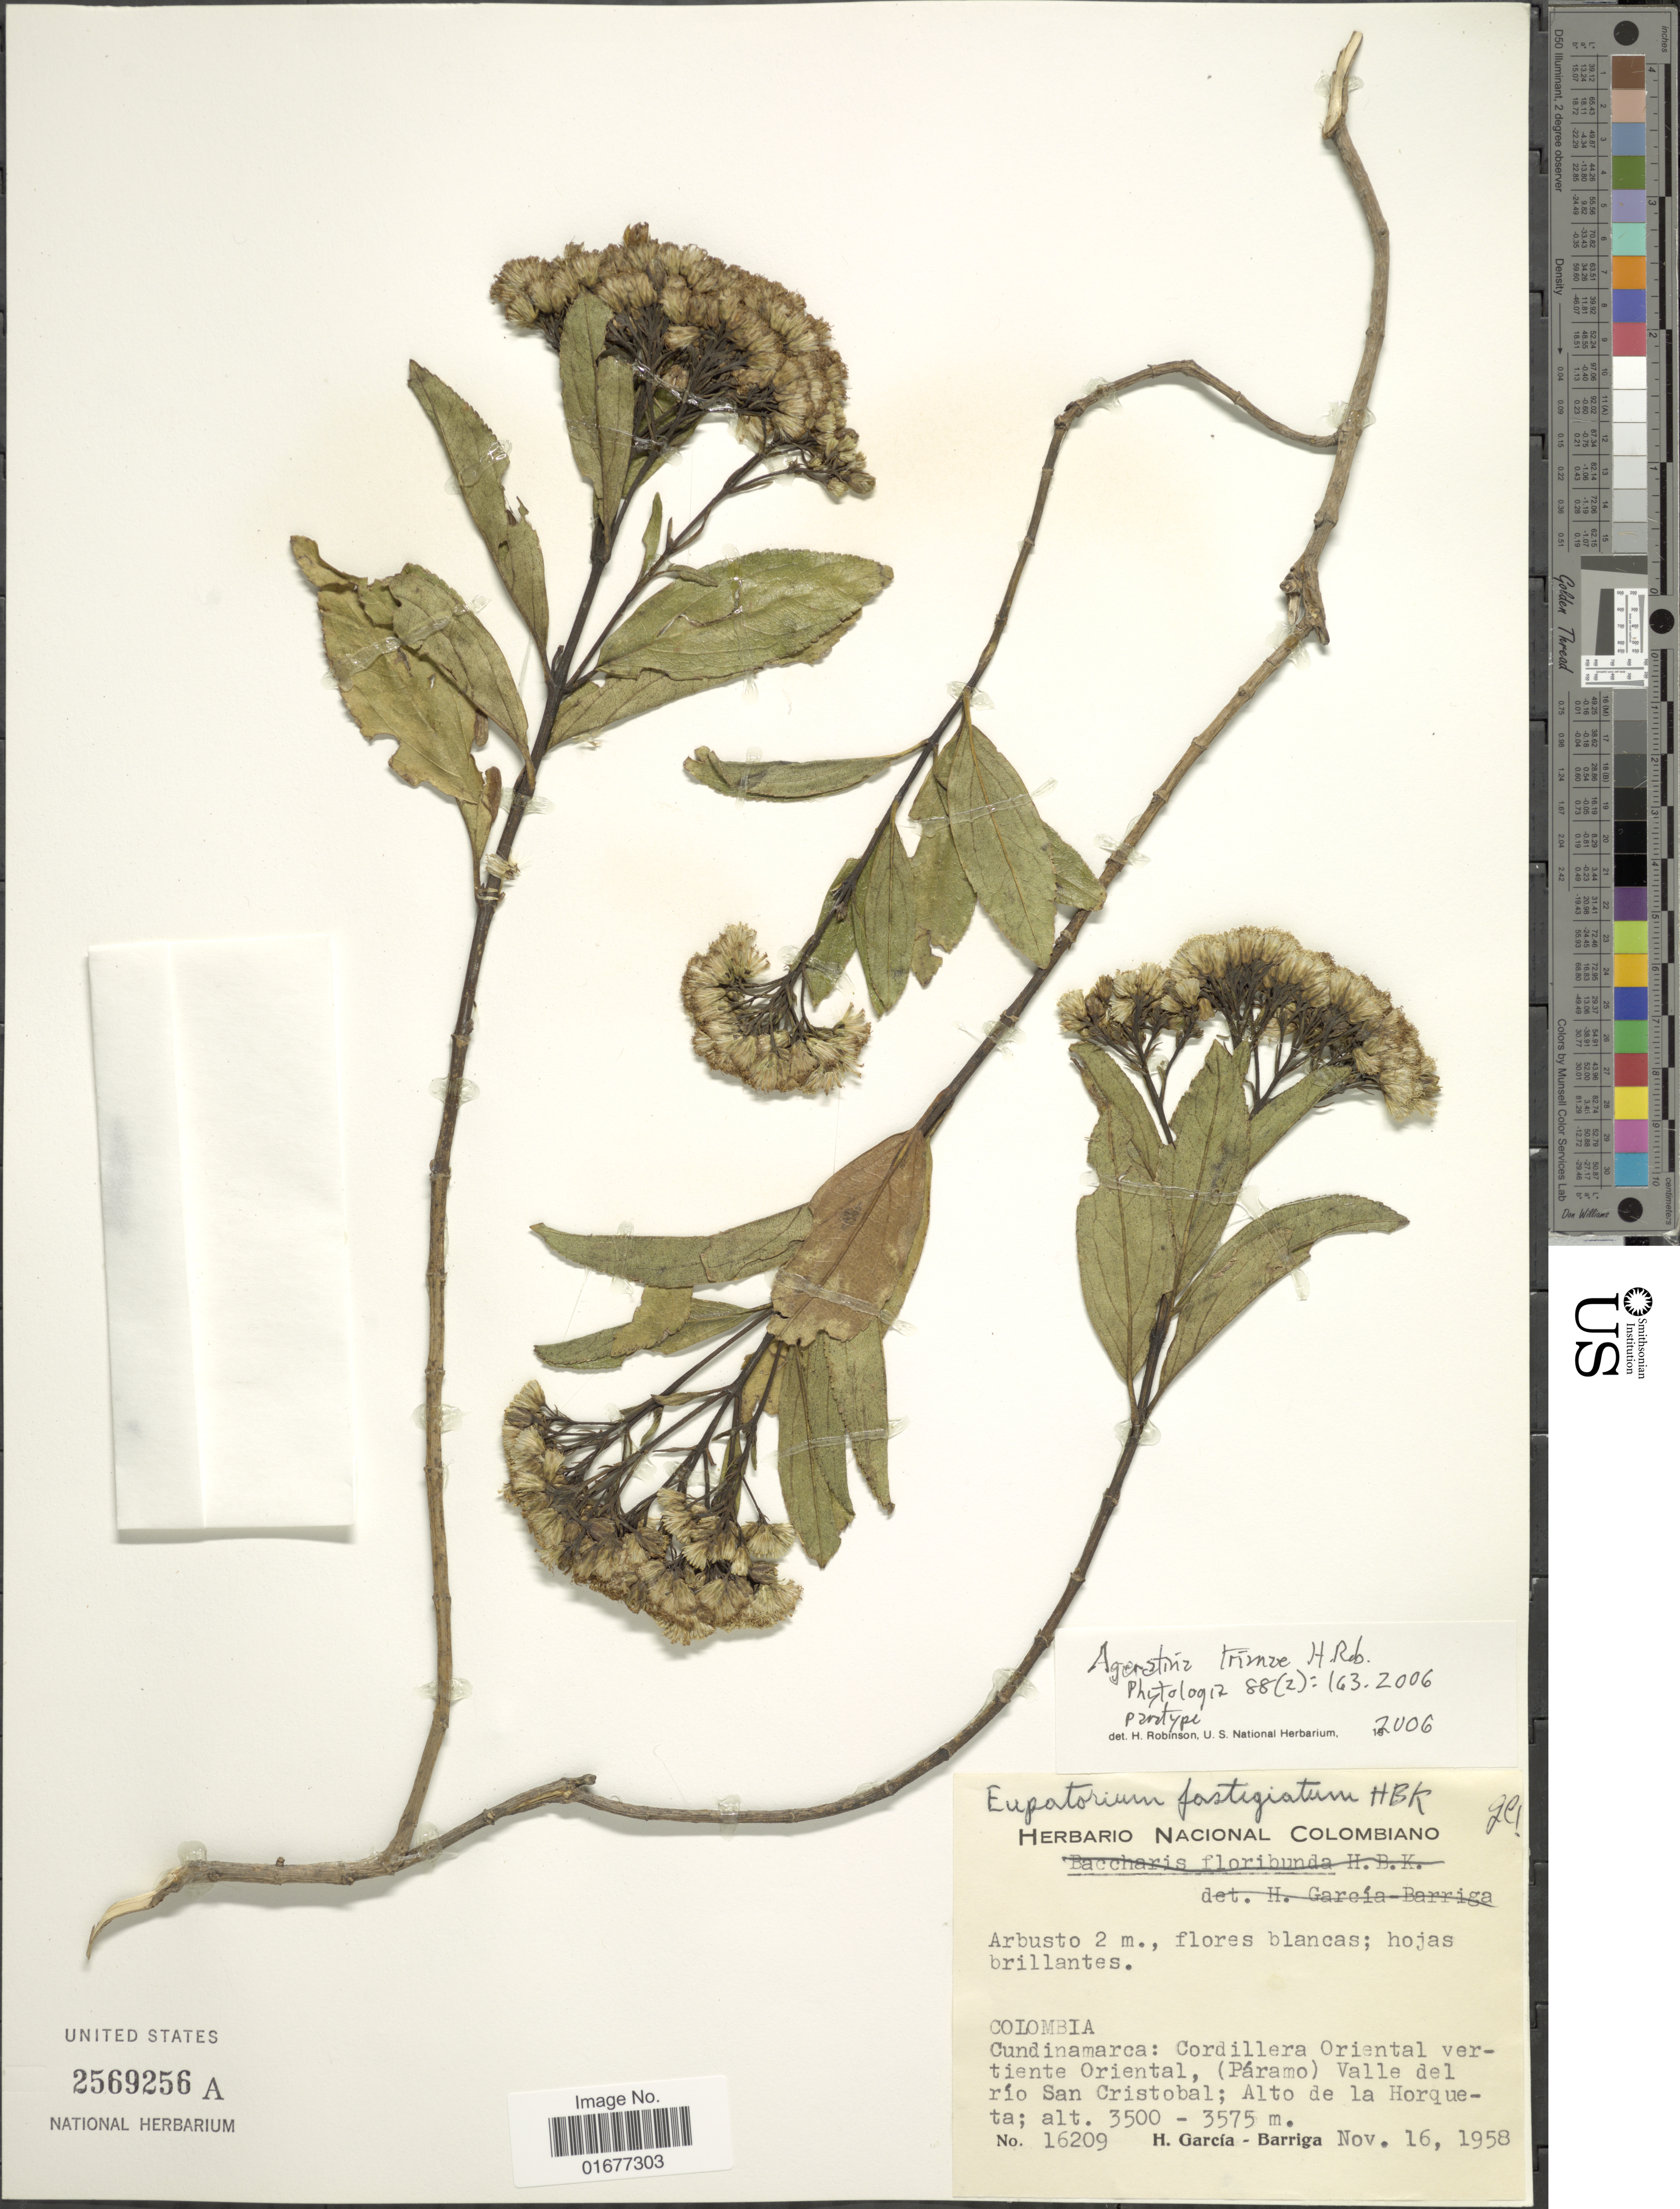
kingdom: Plantae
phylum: Tracheophyta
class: Magnoliopsida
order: Asterales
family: Asteraceae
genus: Ageratina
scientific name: Ageratina fastigiata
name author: (Kunth) R.M. King & H. Rob.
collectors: H. García Barriga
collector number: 16209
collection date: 1958-11-16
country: Colombia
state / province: Cundinamarca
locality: Cordillera Oriental vertiente Oriental, (Paramo) Valle del rio San Cristobal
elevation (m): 3500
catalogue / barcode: US 2569256A